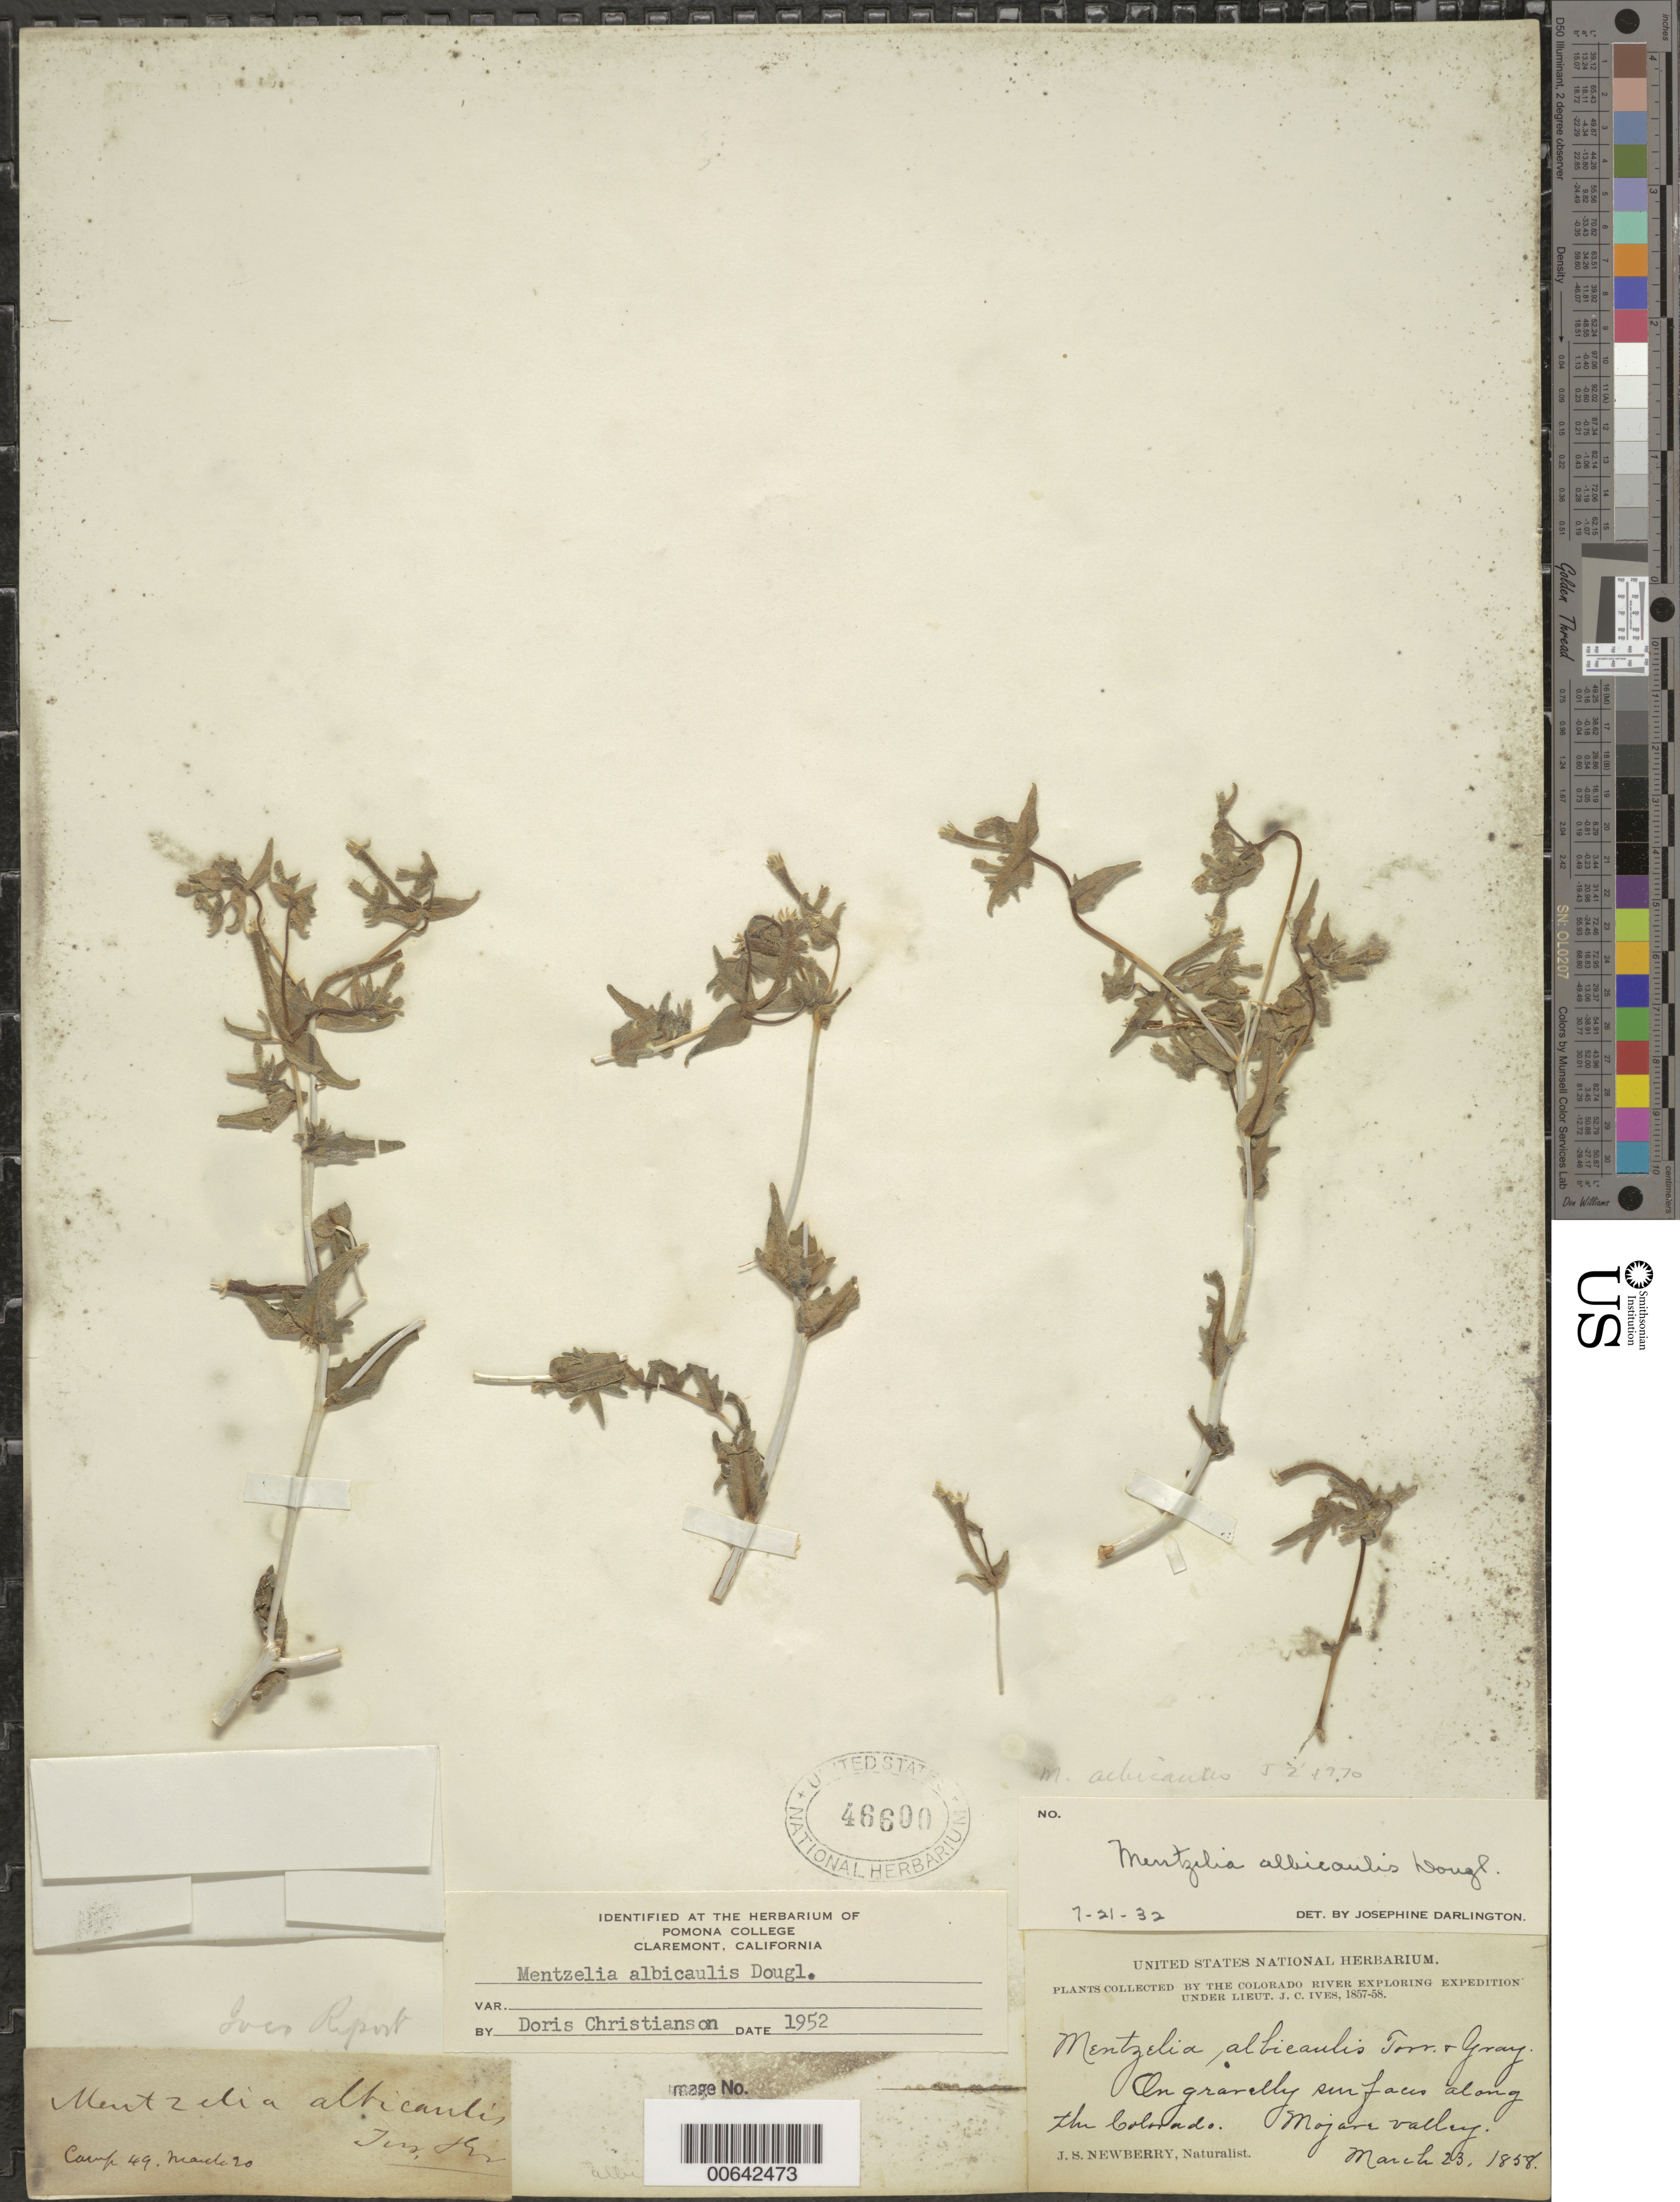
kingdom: Plantae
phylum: Tracheophyta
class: Magnoliopsida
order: Cornales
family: Loasaceae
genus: Mentzelia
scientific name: Mentzelia albicaulis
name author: (Douglas ex Hook.) Douglas ex Torr. & A. Gray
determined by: Darlington, J.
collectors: J. S. Newberry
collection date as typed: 23 Mar 1858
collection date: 1858-03-23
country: United States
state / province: California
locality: Along the Colorado River, Mojave Valley.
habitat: On gravelly surfaces.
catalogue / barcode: US 46600